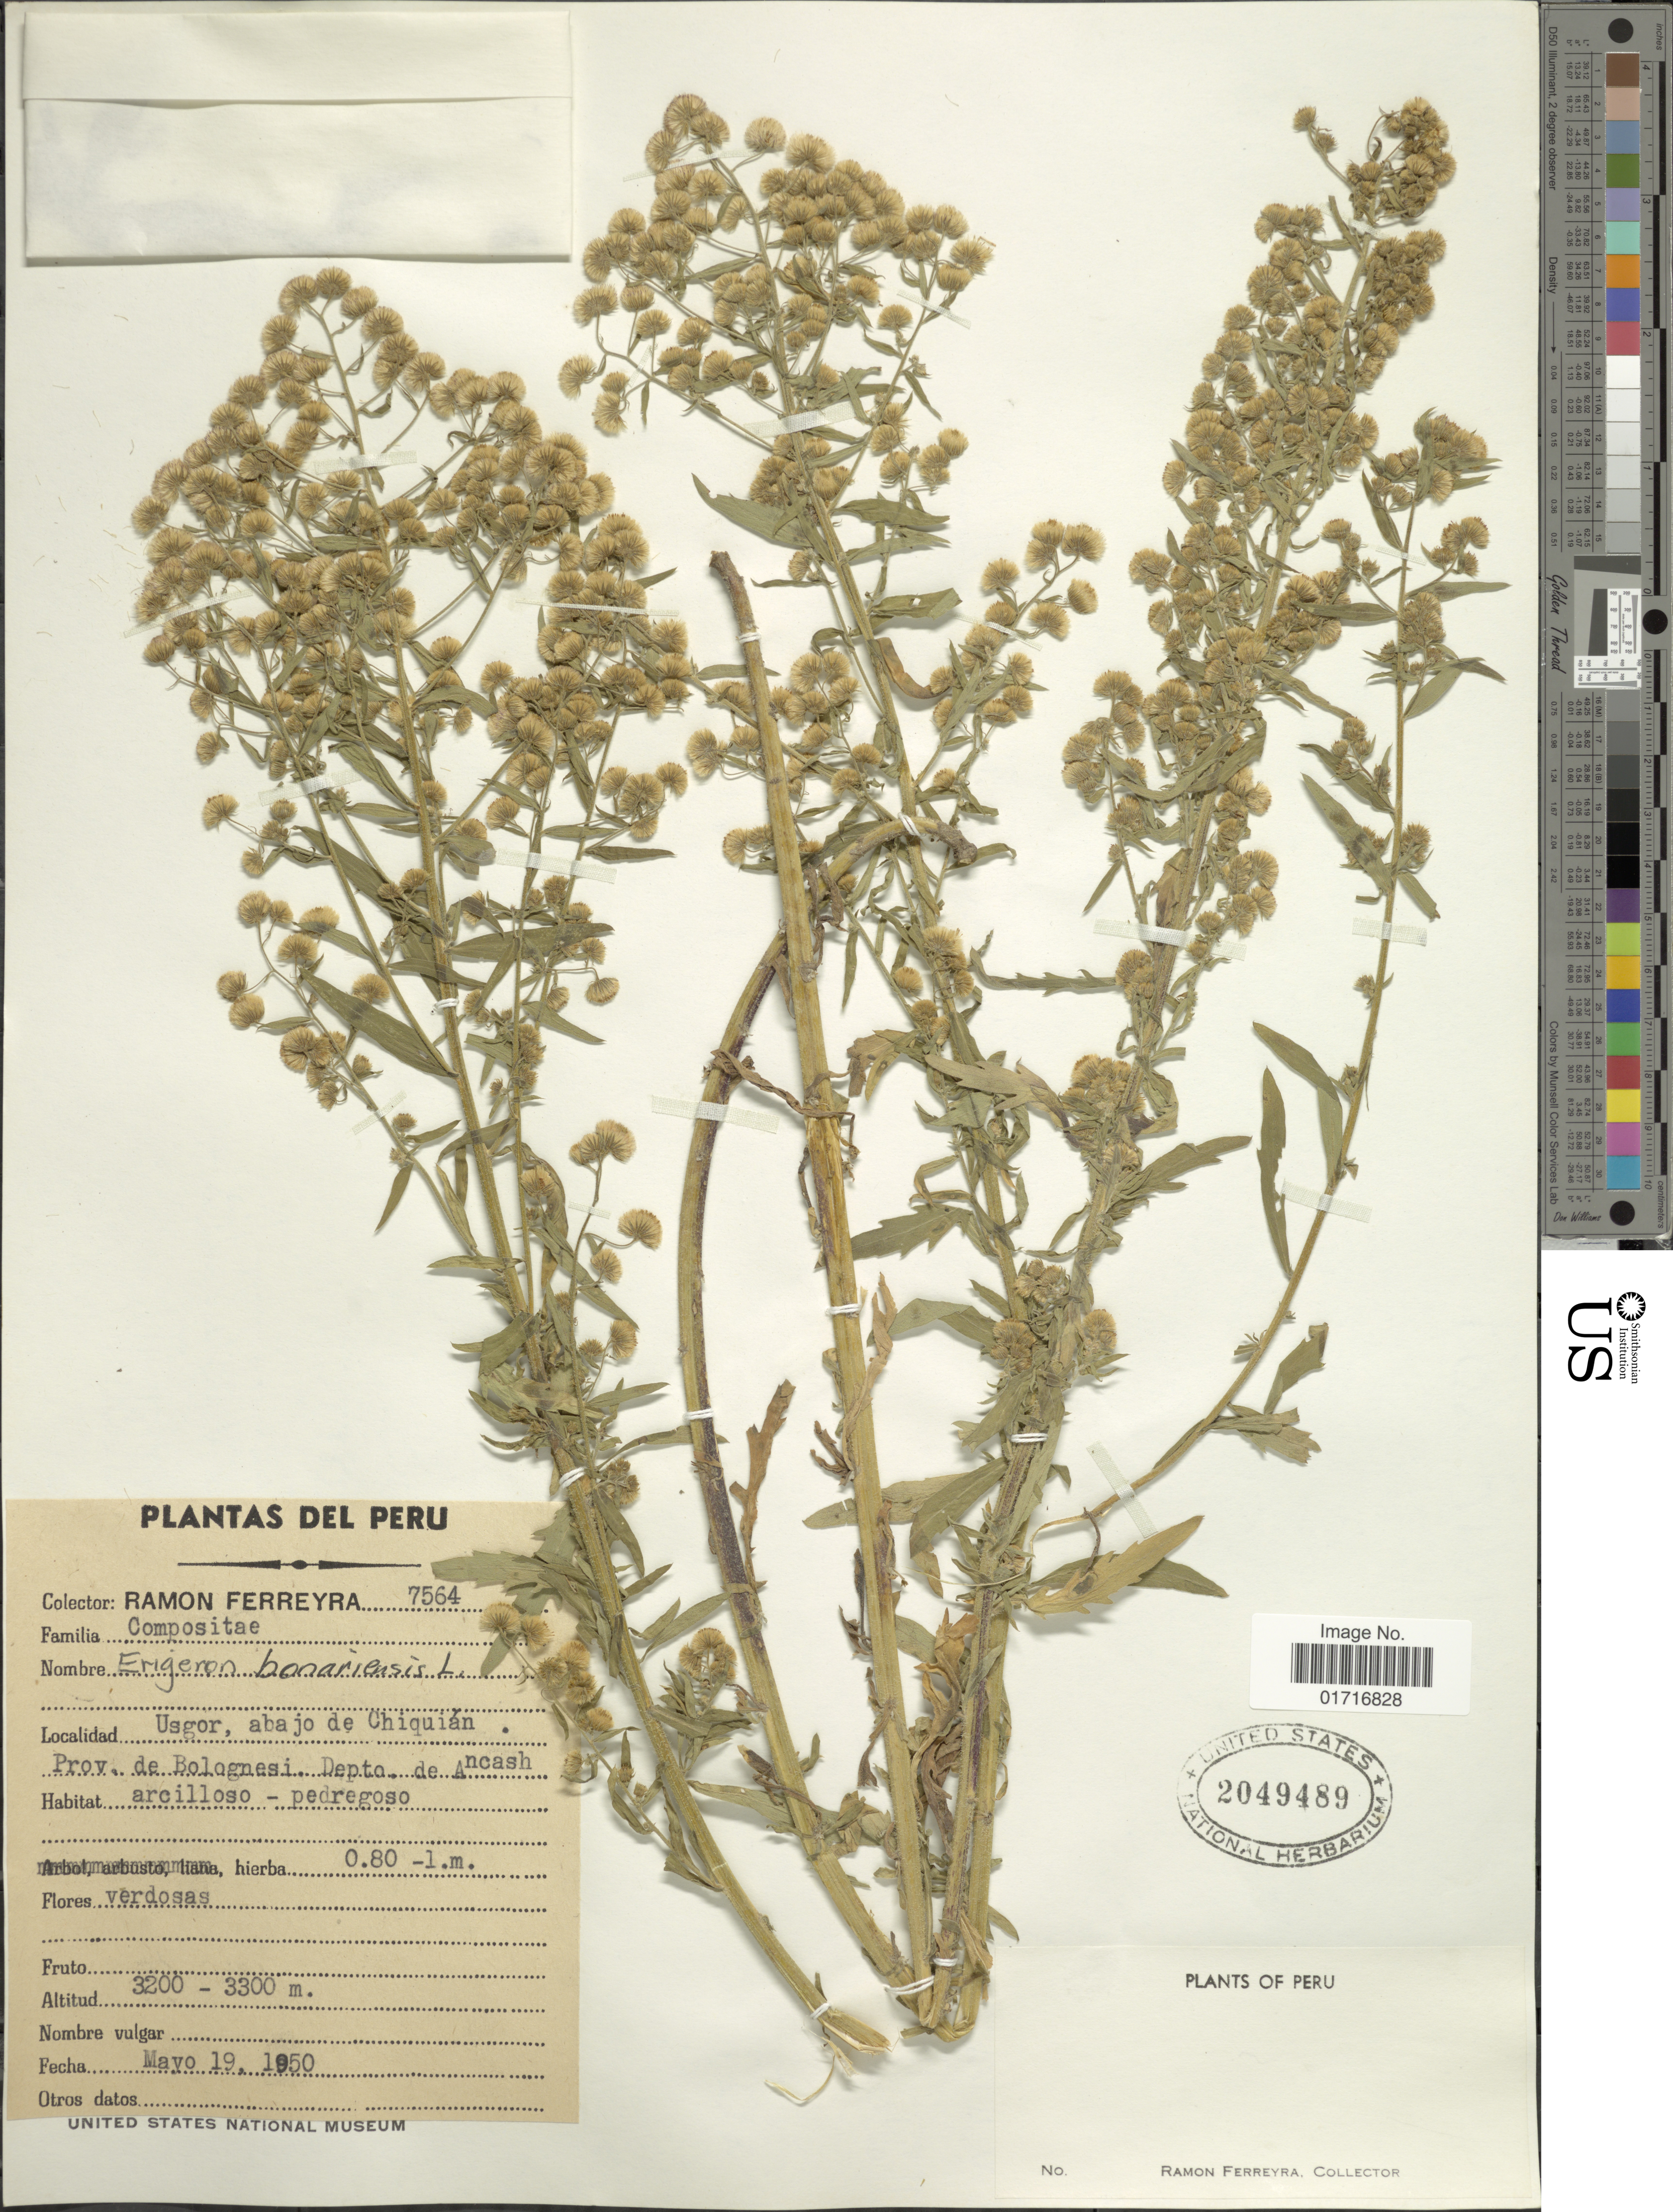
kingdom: Plantae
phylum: Tracheophyta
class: Magnoliopsida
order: Asterales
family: Asteraceae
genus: Conyza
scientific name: Conyza bonariensis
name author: (L.) Cronq.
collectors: R. A. Ferreyra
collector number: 7564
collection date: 1950-05-19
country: Peru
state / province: Ancash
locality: Usgor, abajo de Chiquian, Prov. de Bolognesi, Depto, de Ancash.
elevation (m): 3200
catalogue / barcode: US 2049489